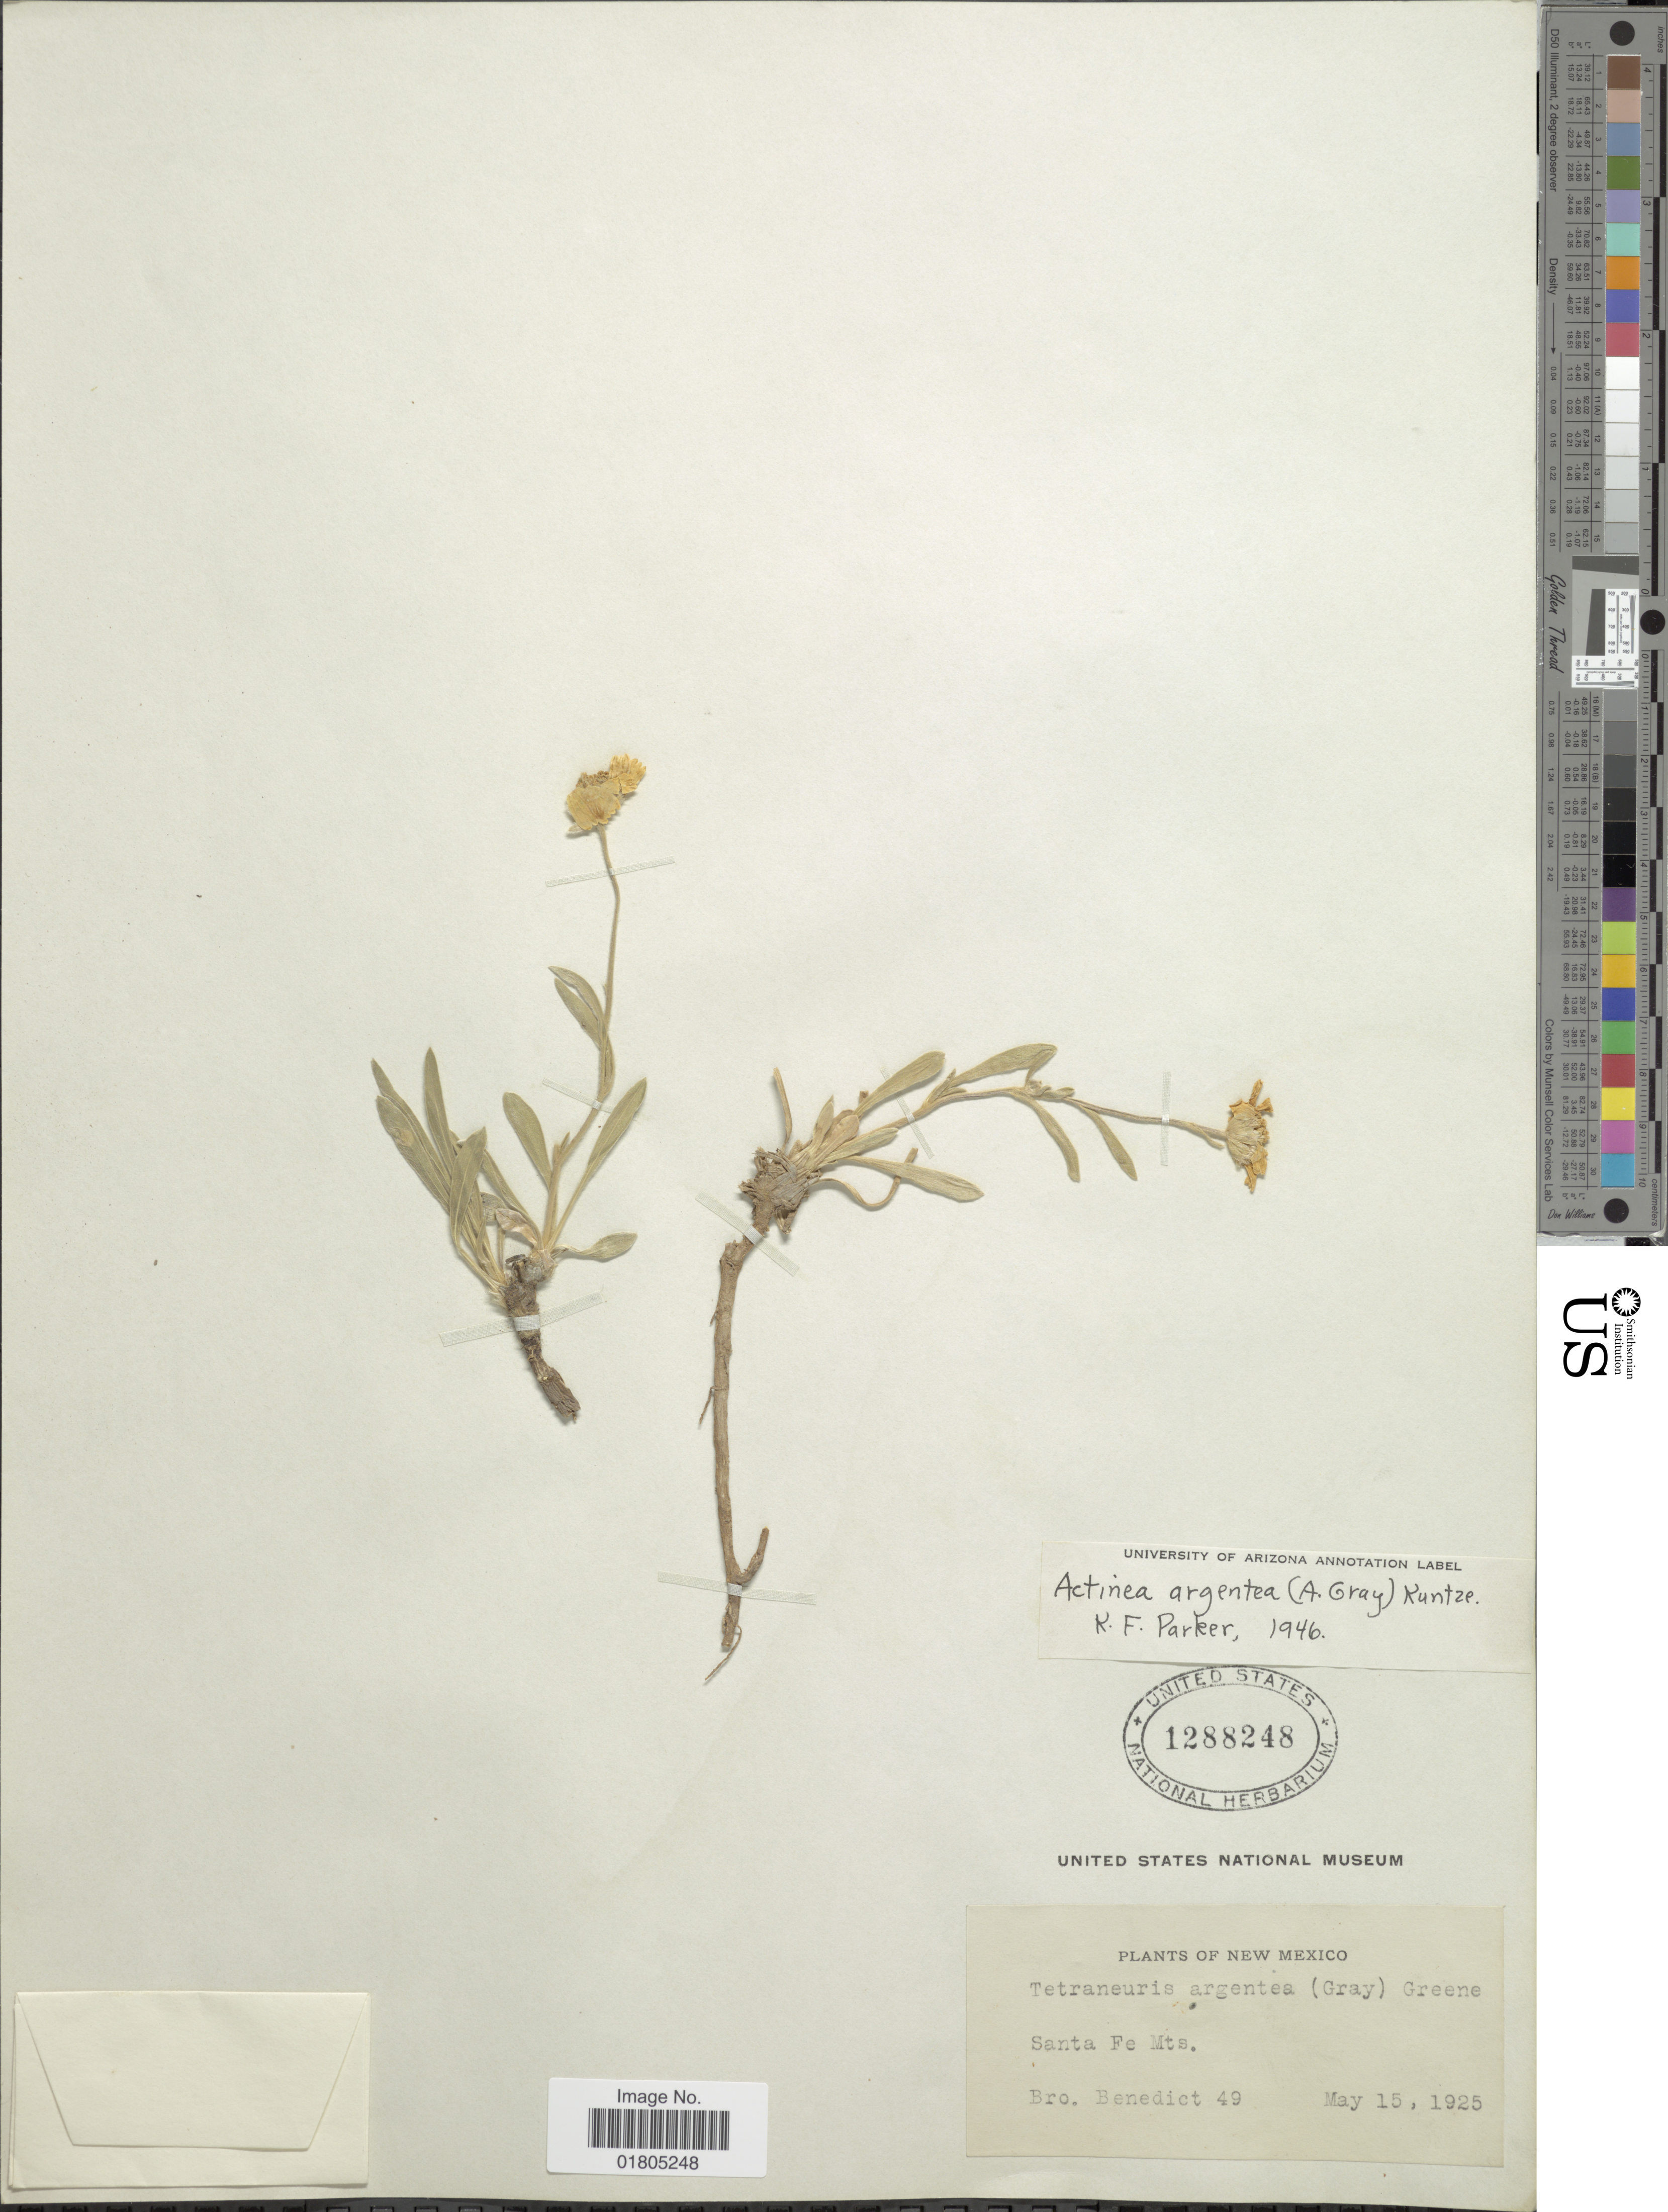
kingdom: Plantae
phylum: Tracheophyta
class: Magnoliopsida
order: Asterales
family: Asteraceae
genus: Actinea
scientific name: Actinea argentea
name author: (A. Gray) Kuntze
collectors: Bro. Benedict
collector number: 49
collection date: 1925-05-15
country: United States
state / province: New Mexico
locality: Santa Fe Mts,.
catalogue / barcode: US 1288248